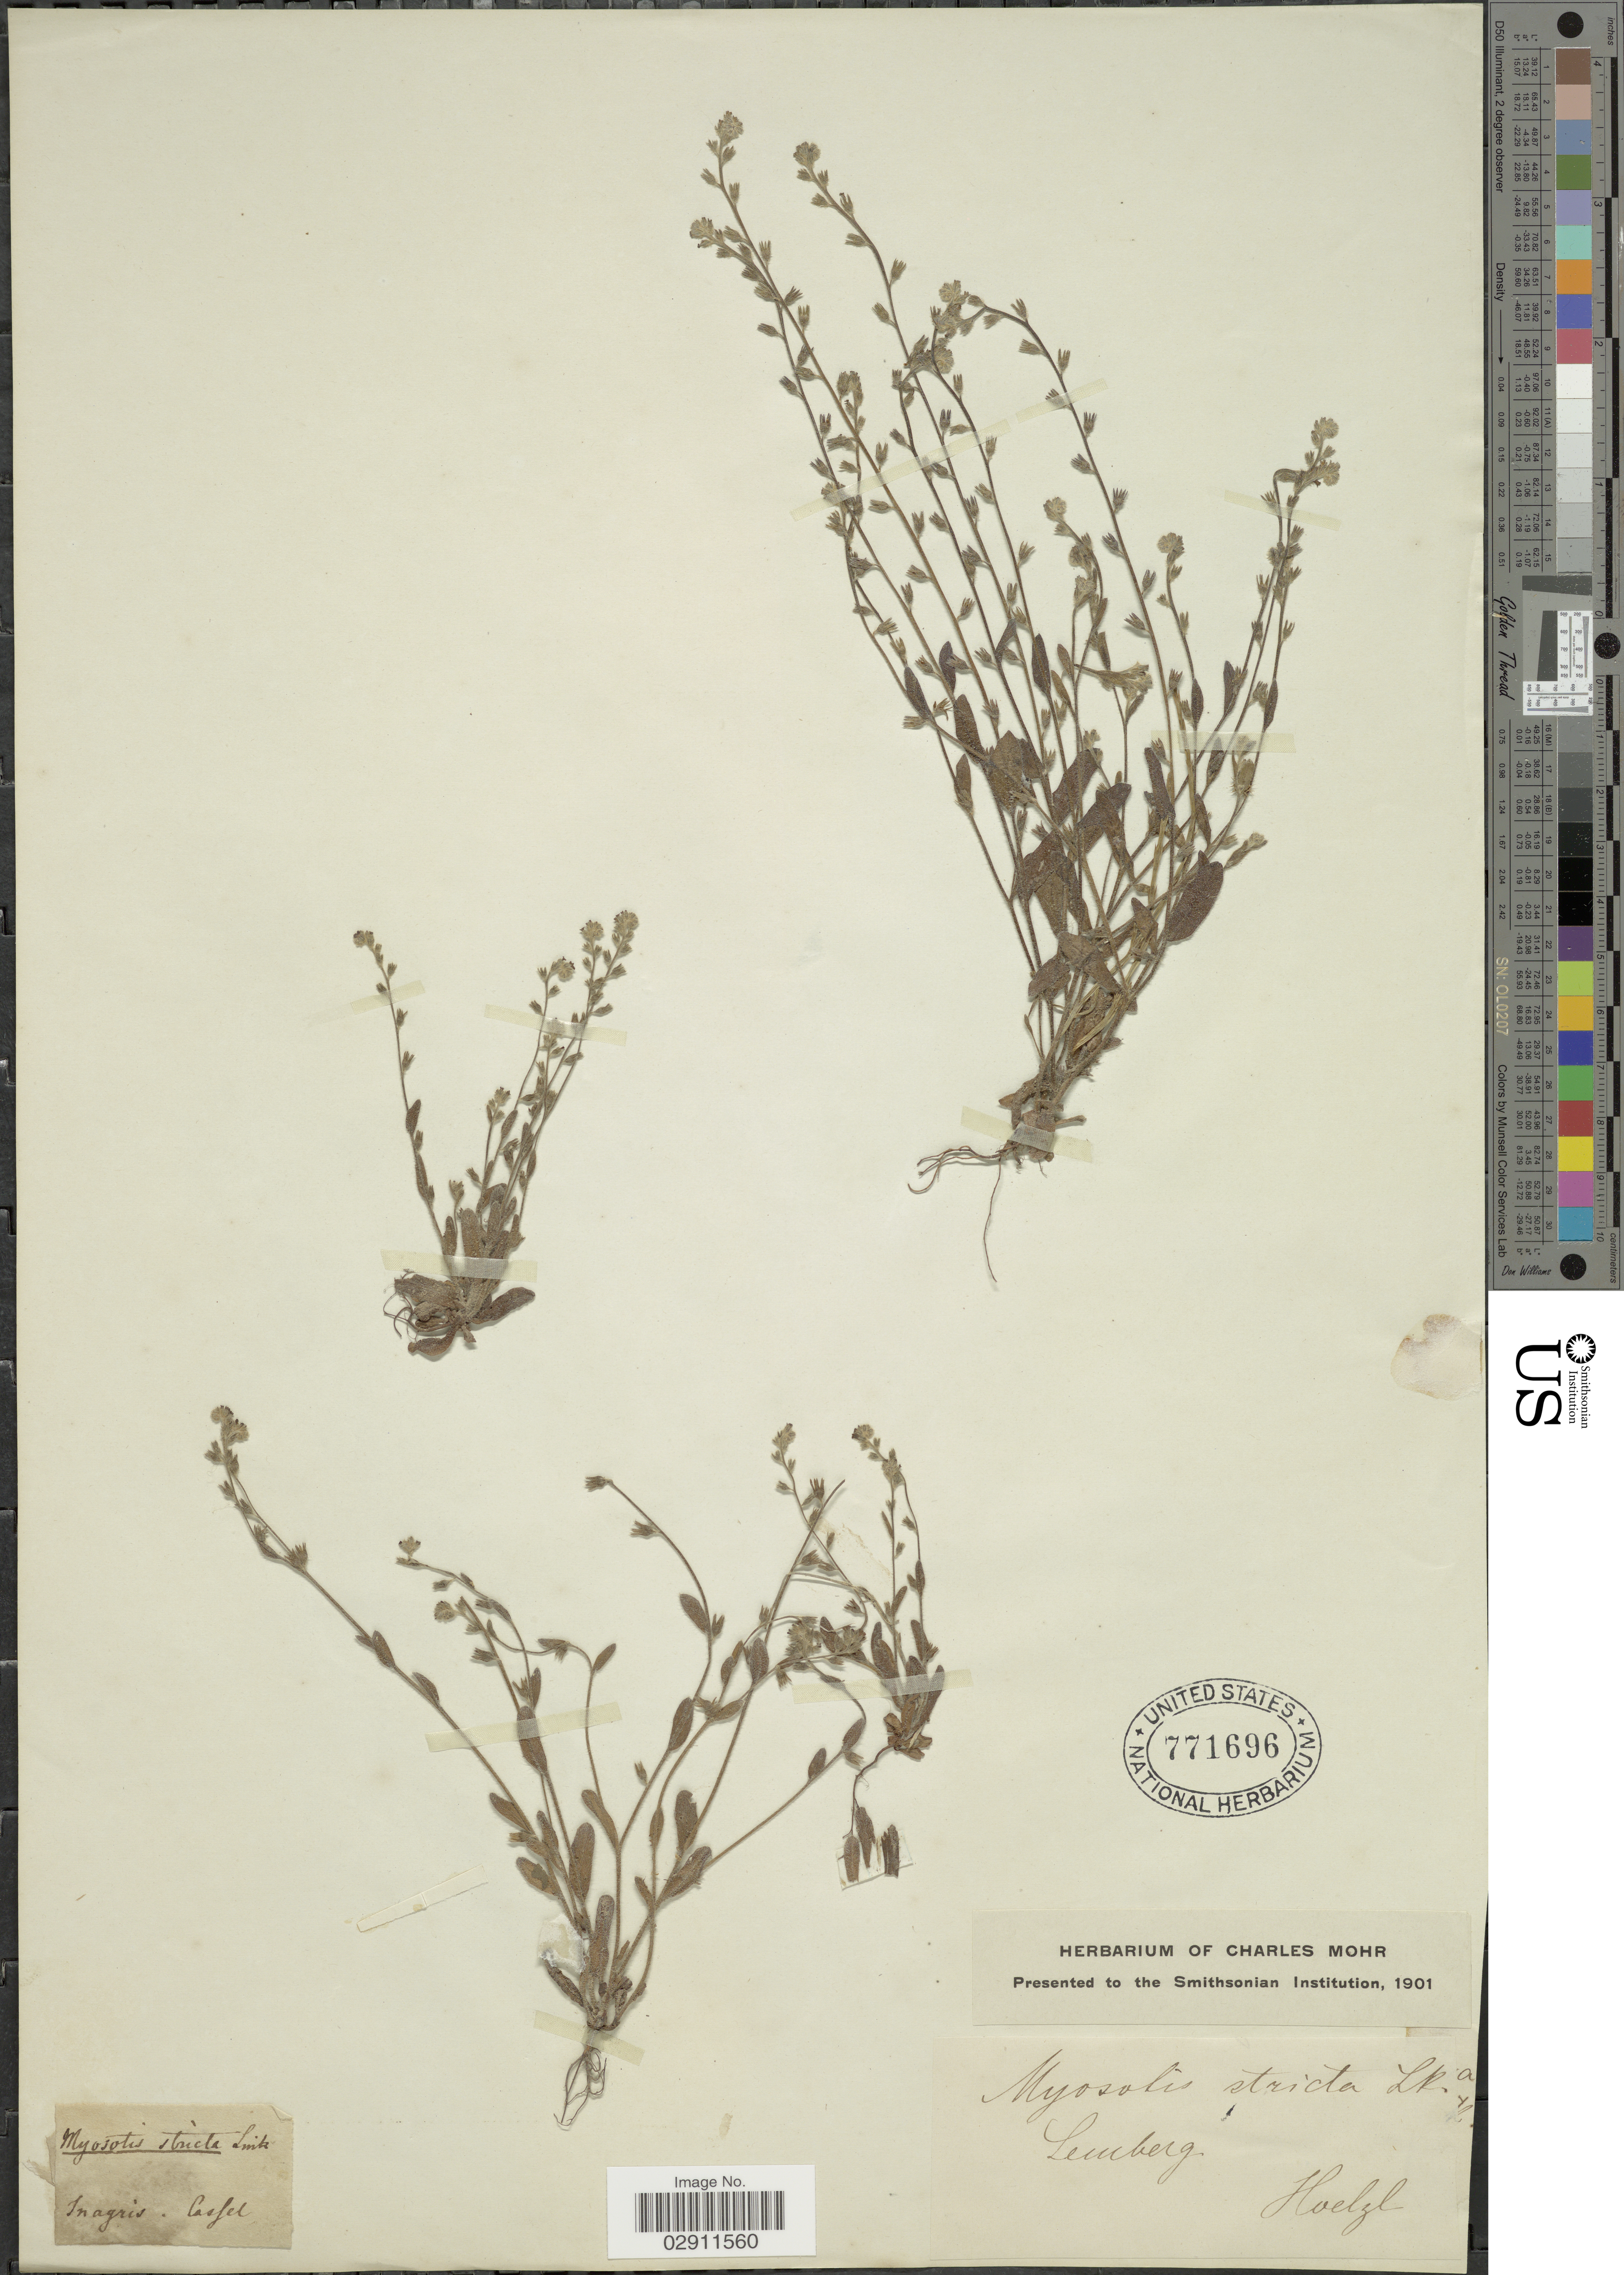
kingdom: Plantae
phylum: Tracheophyta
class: Magnoliopsida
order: Boraginales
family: Boraginaceae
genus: Myosotis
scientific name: Myosotis stricta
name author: Link ex Roem. & Schult.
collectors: Hoelzl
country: Ukraine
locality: Lemberg.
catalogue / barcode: US 771696